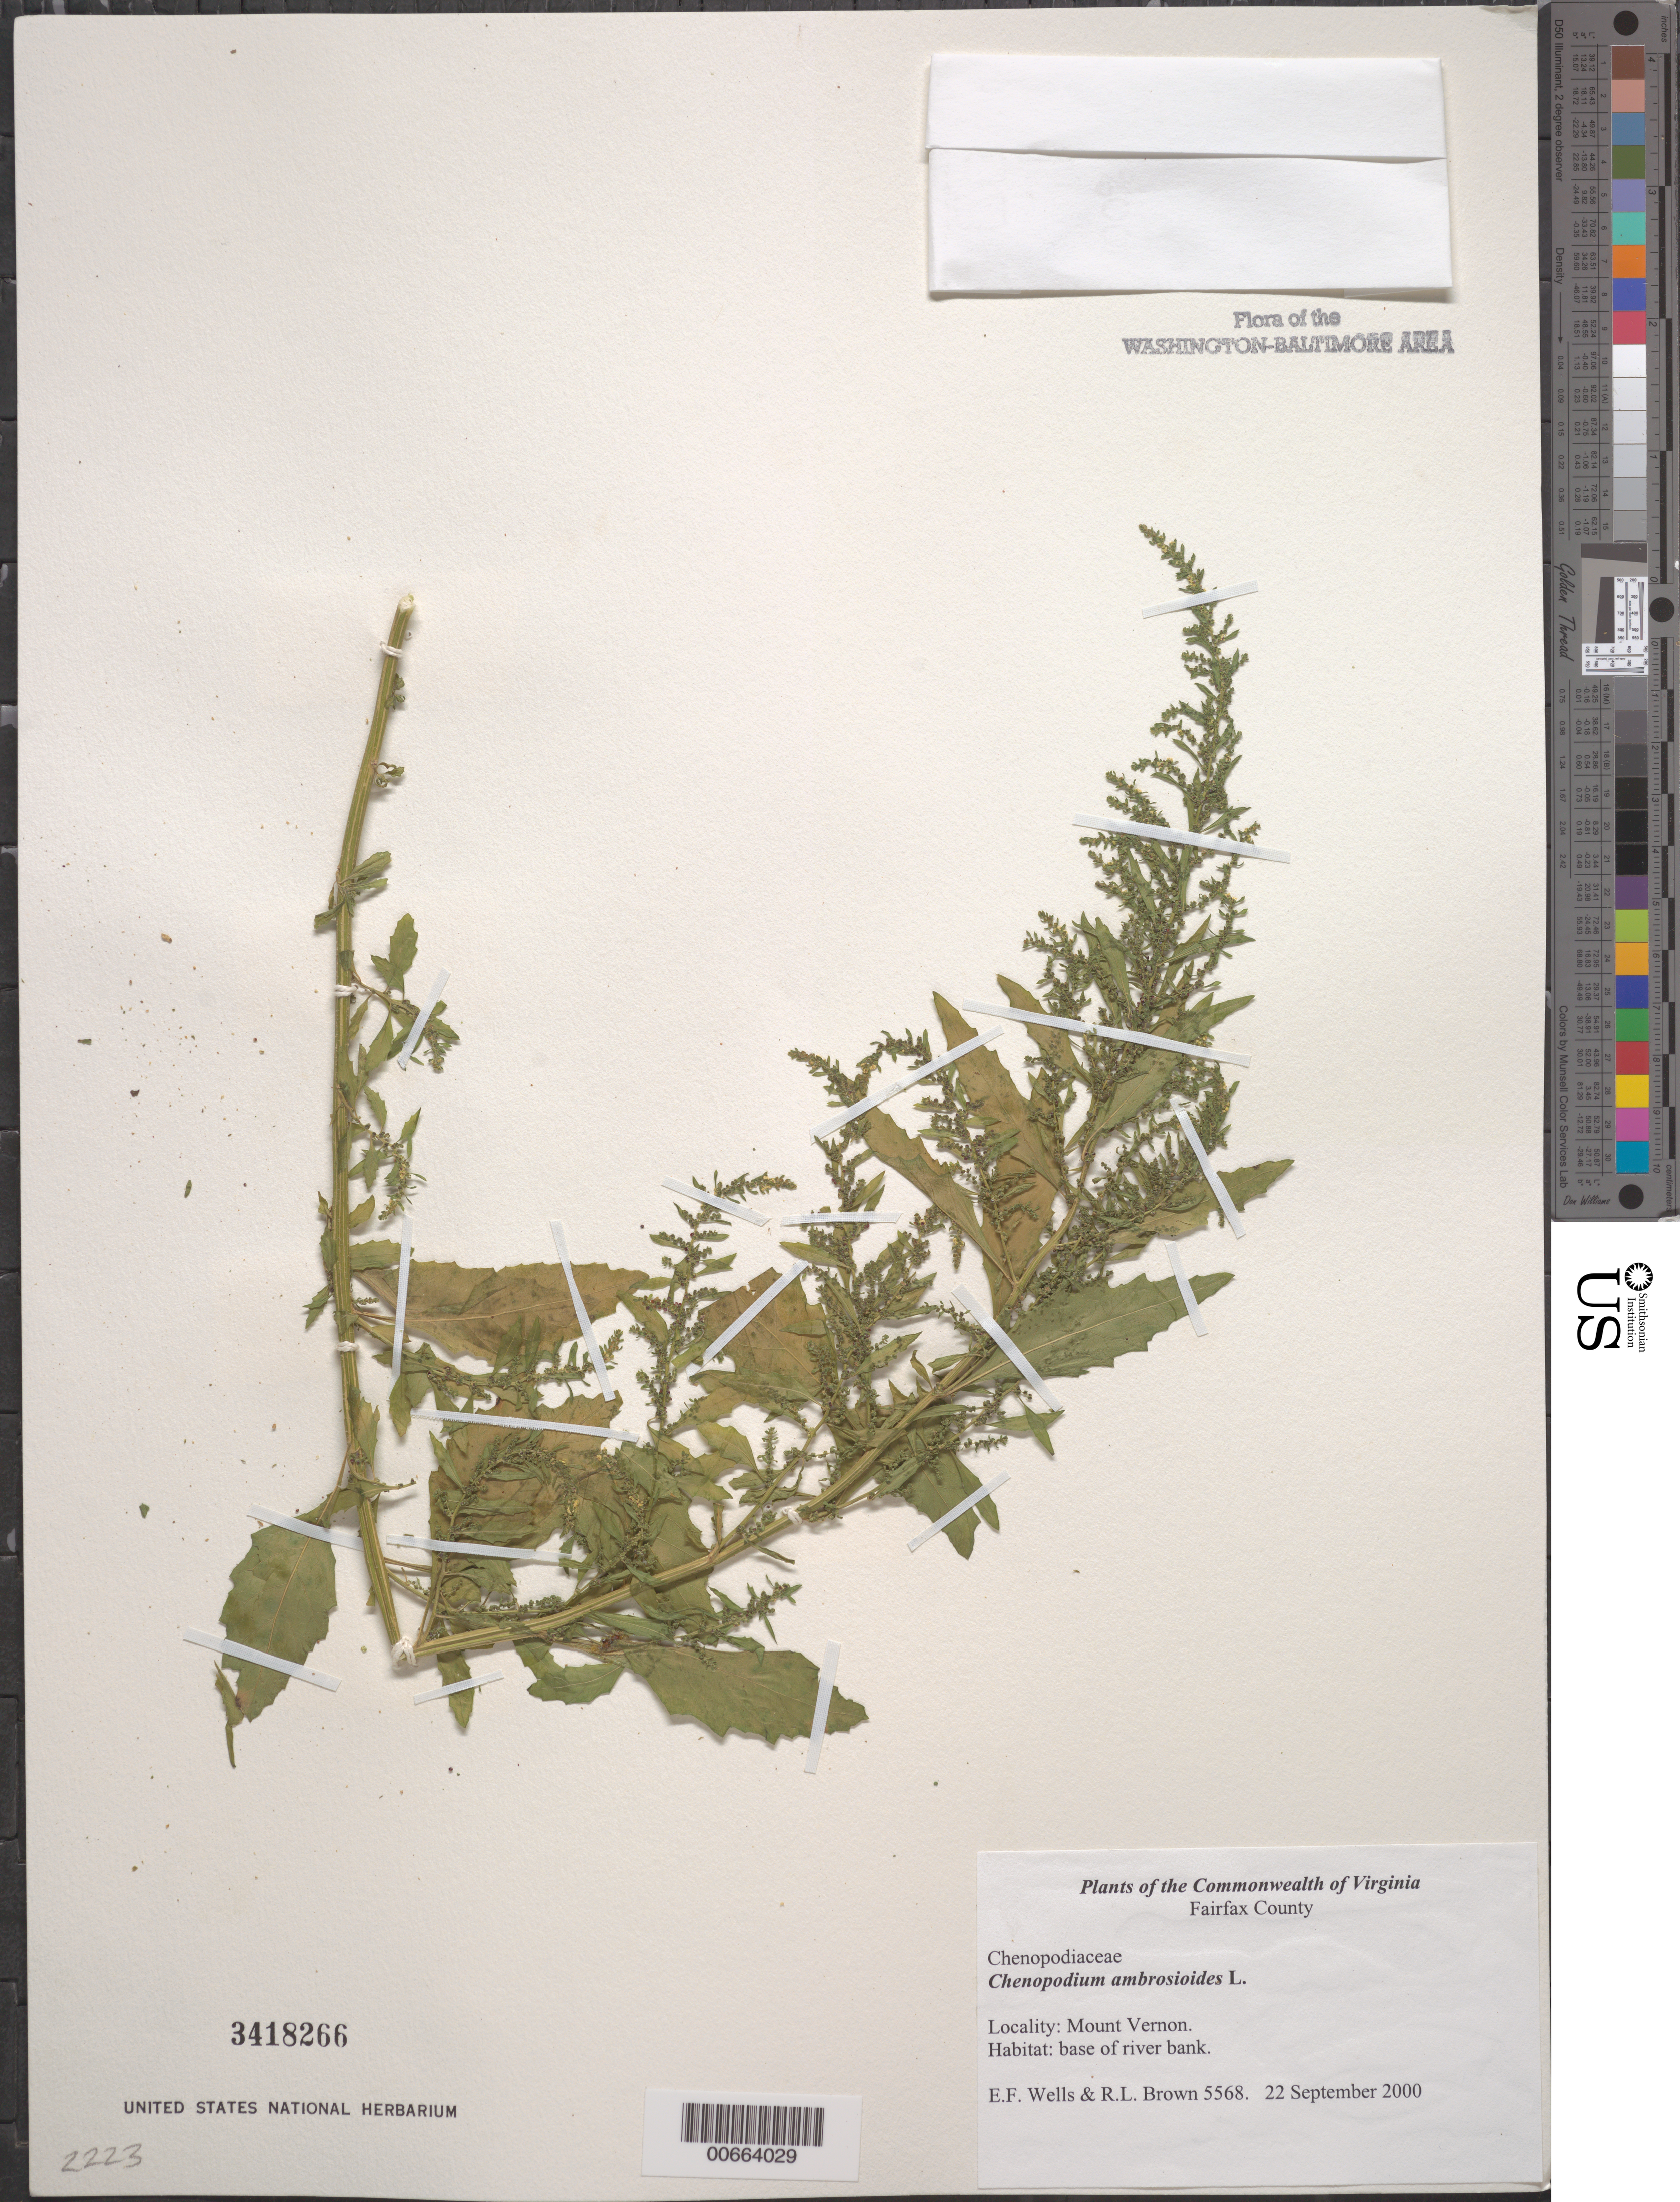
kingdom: Plantae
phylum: Tracheophyta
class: Magnoliopsida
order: Caryophyllales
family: Amaranthaceae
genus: Chenopodium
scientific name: Chenopodium ambrosioides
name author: L.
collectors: E. F. Wells & R. L. Brown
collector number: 5568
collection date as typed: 22 Sep 2000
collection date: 2000-09-22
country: United States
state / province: Virginia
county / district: Fairfax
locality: Mount Vernon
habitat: Base of river bank.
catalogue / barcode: US 3418266